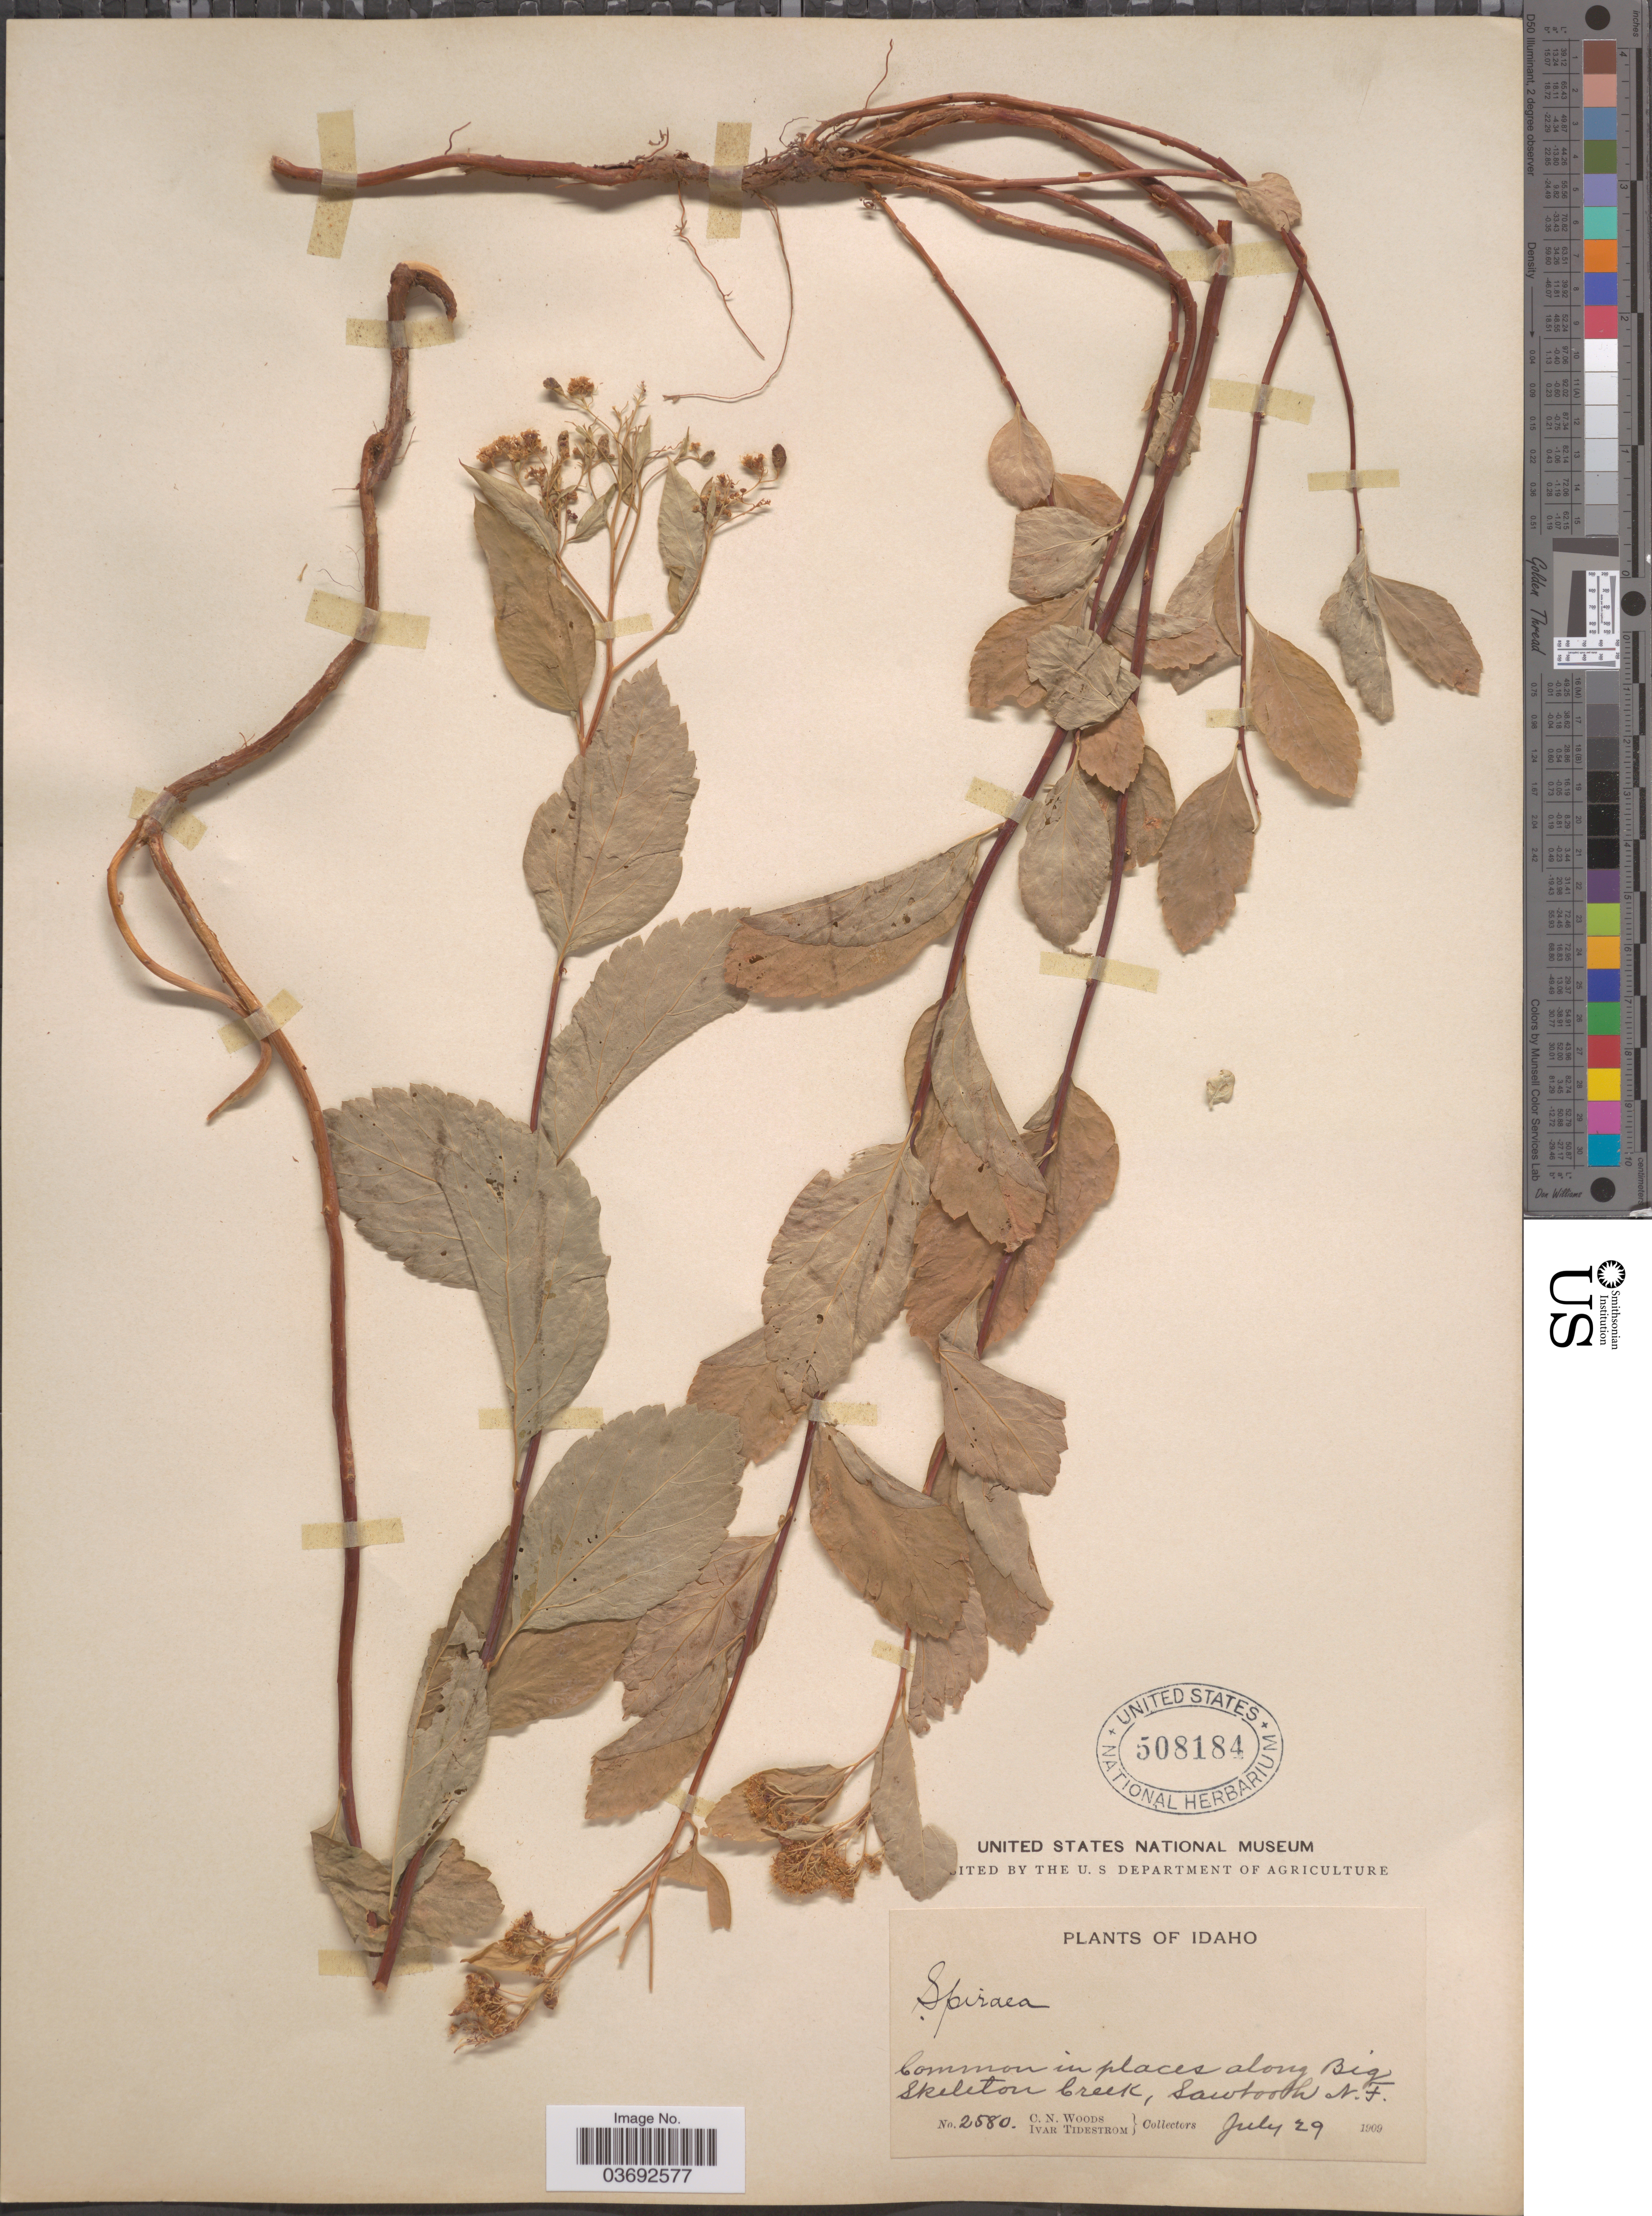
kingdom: Plantae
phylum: Tracheophyta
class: Magnoliopsida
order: Rosales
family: Rosaceae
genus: Spiraea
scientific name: Spiraea lucida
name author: Douglas ex Greene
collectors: C. Woods & I. F. Tidestrom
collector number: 2580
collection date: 1909-07-29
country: United States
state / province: Idaho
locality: Along Big Skeleton Creek, Sawtooth N.F.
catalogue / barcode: US 508184